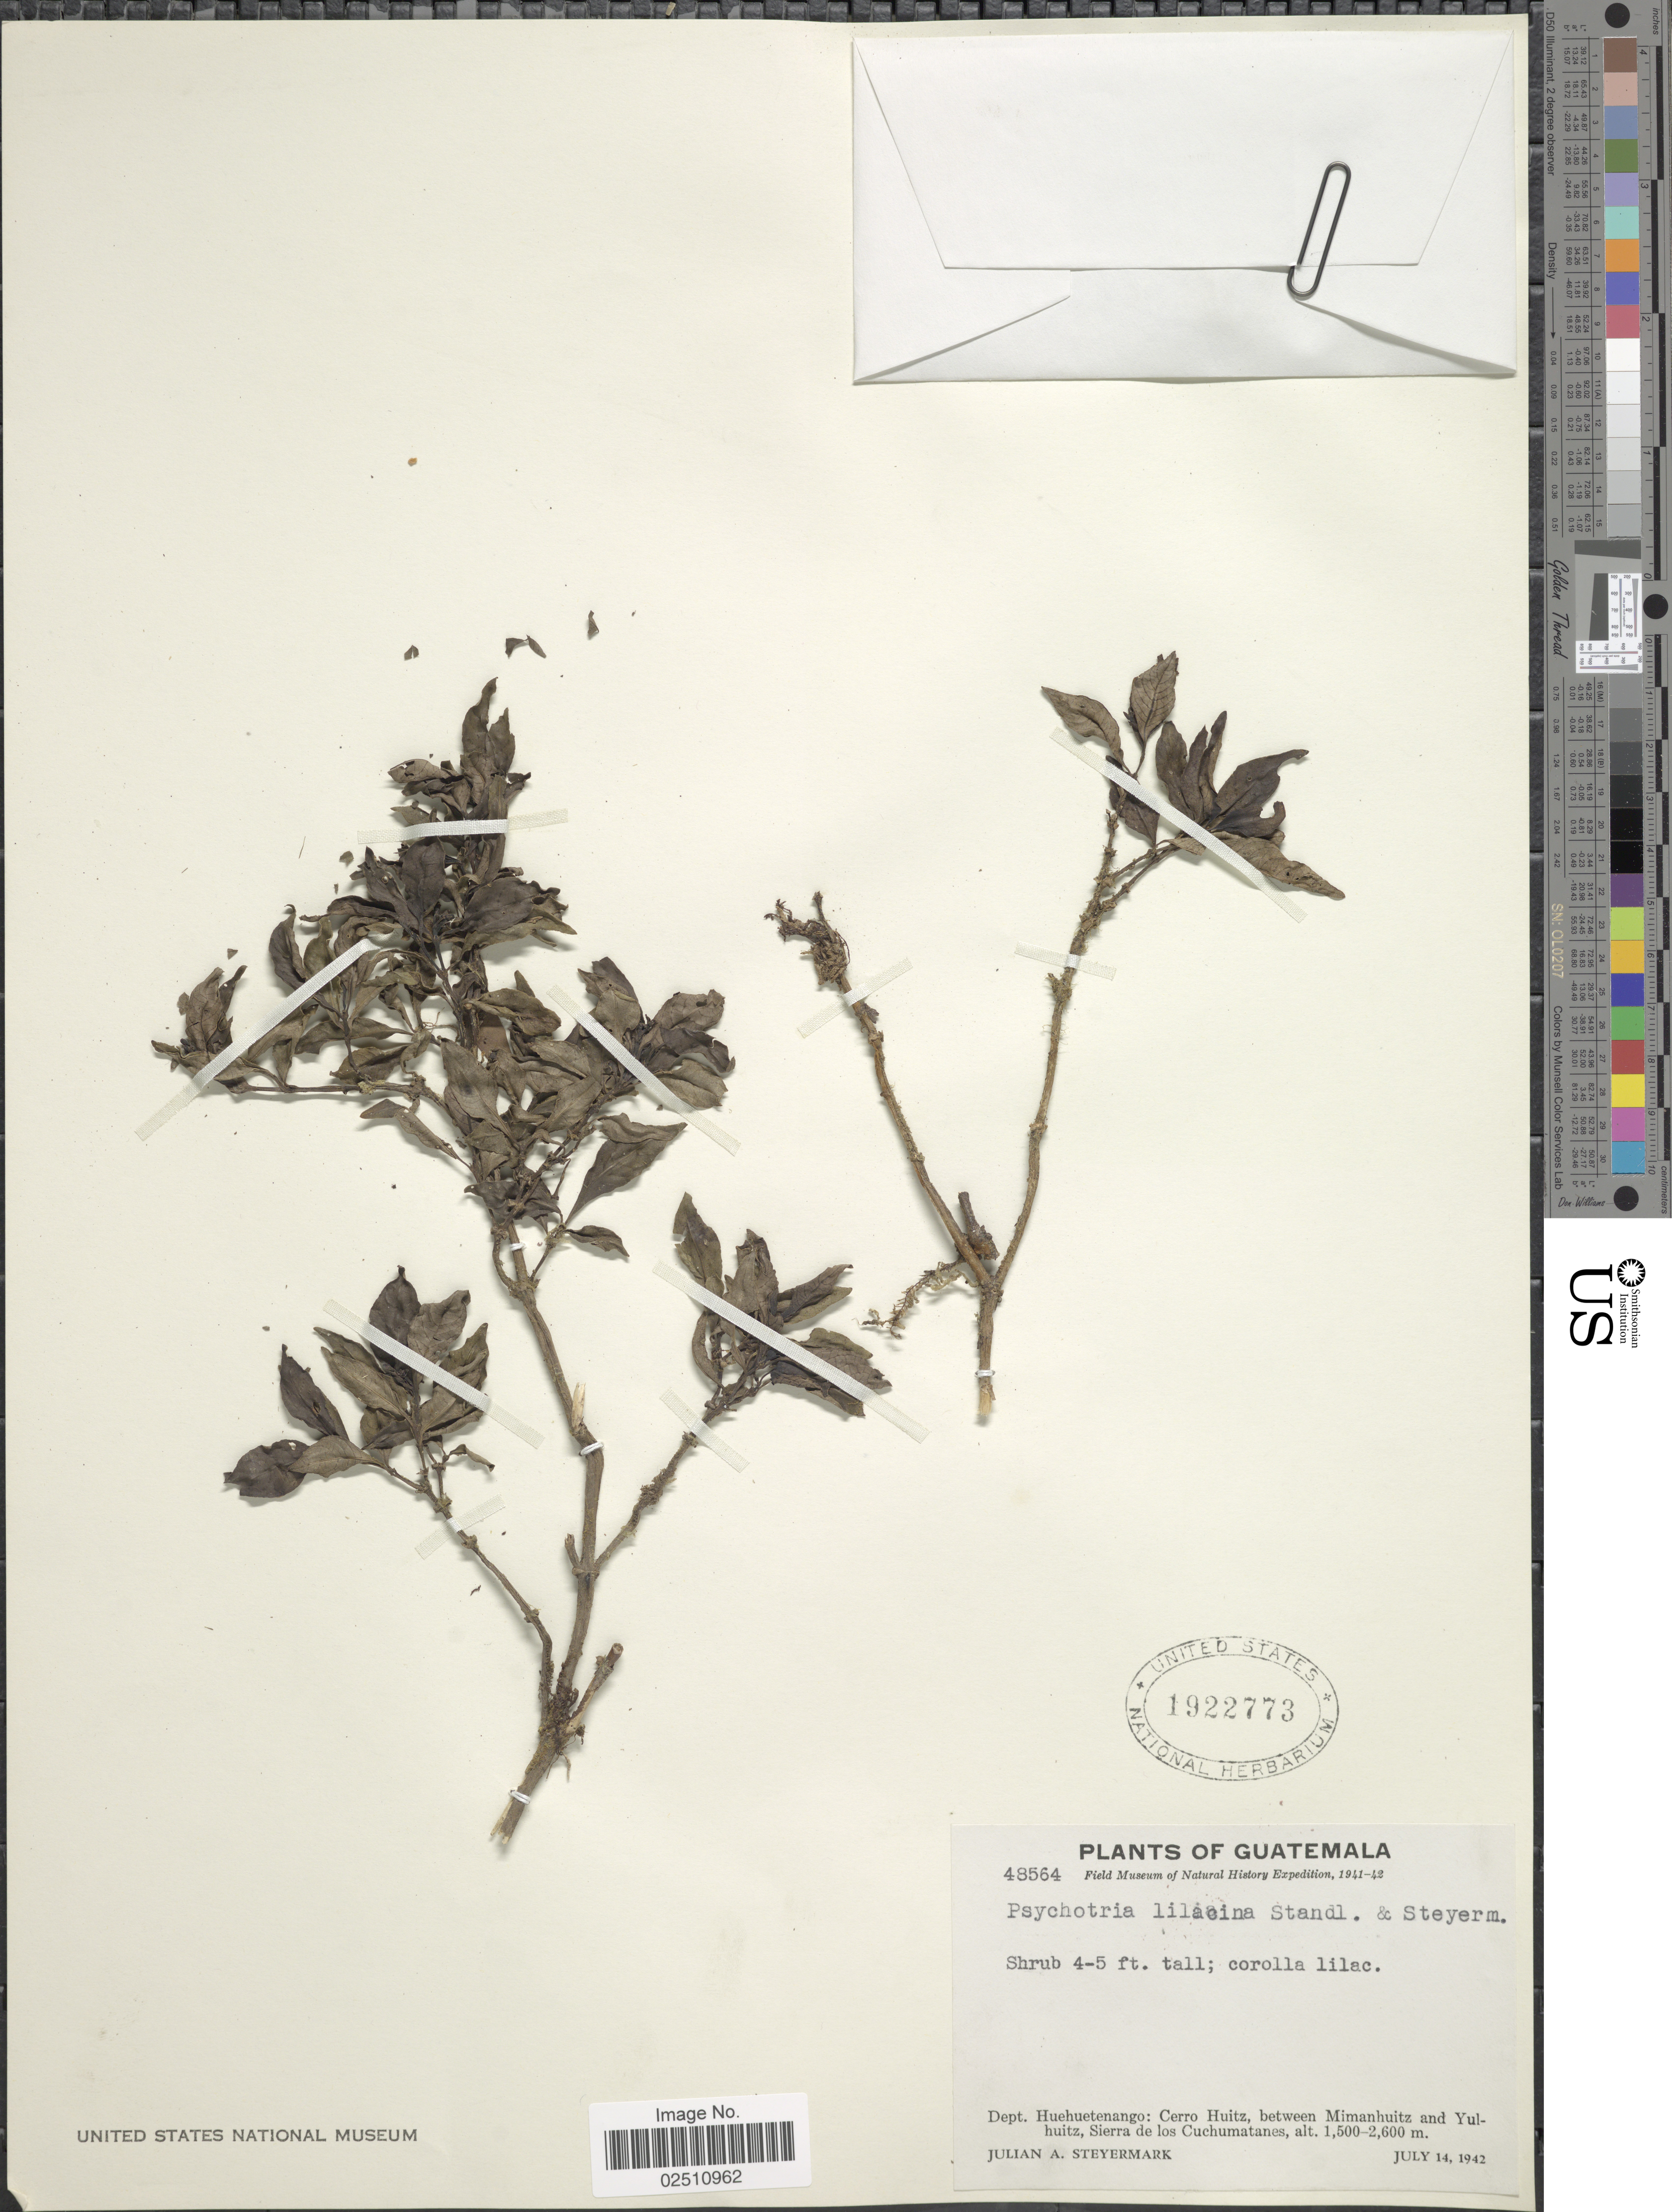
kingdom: Plantae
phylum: Tracheophyta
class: Magnoliopsida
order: Gentianales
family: Rubiaceae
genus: Psychotria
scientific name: Psychotria lilacina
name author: Standl. & Steyerm.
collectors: J. Steyermark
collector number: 48564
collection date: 1942-07-14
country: Guatemala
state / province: Huehuetenango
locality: Cerro Huitz, between Mimanhuitz and Yulhuitz, Sierra de los Cuchumatanes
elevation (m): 1500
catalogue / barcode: US 1922773